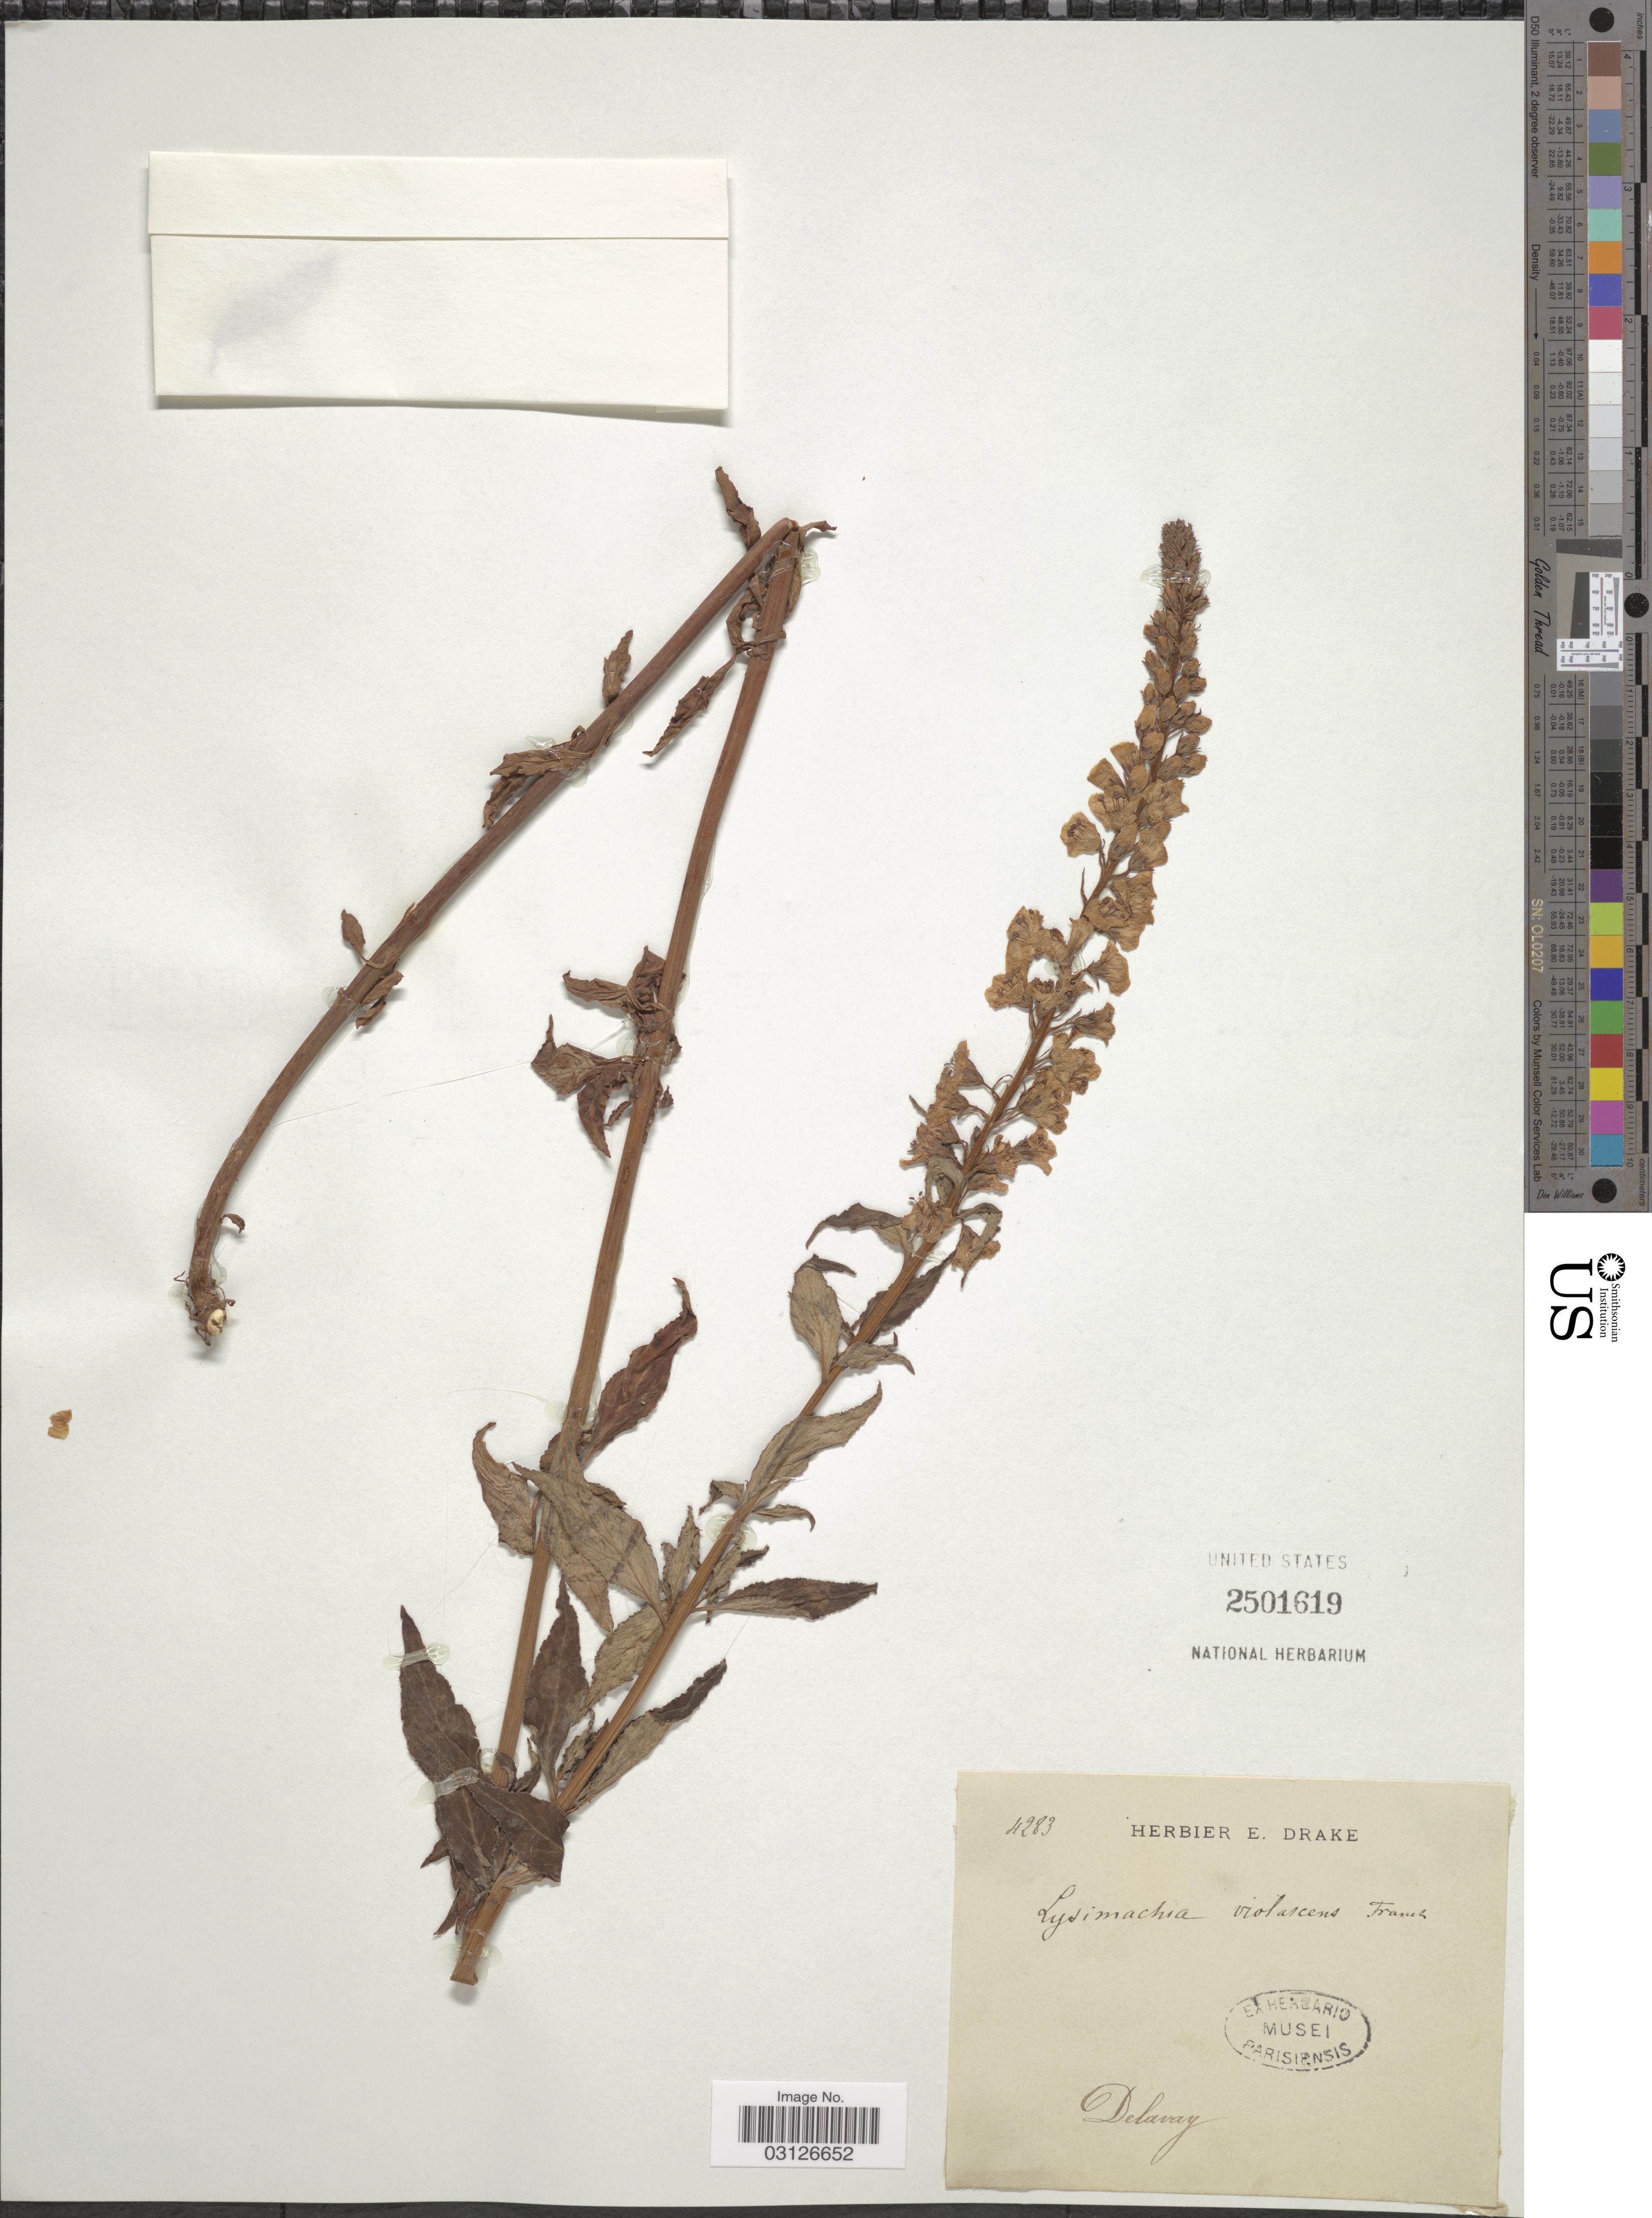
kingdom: Plantae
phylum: Tracheophyta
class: Magnoliopsida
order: Ericales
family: Primulaceae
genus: Lysimachia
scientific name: Lysimachia violascens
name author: Franch.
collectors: Delavay, --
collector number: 4283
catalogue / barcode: US 2501619